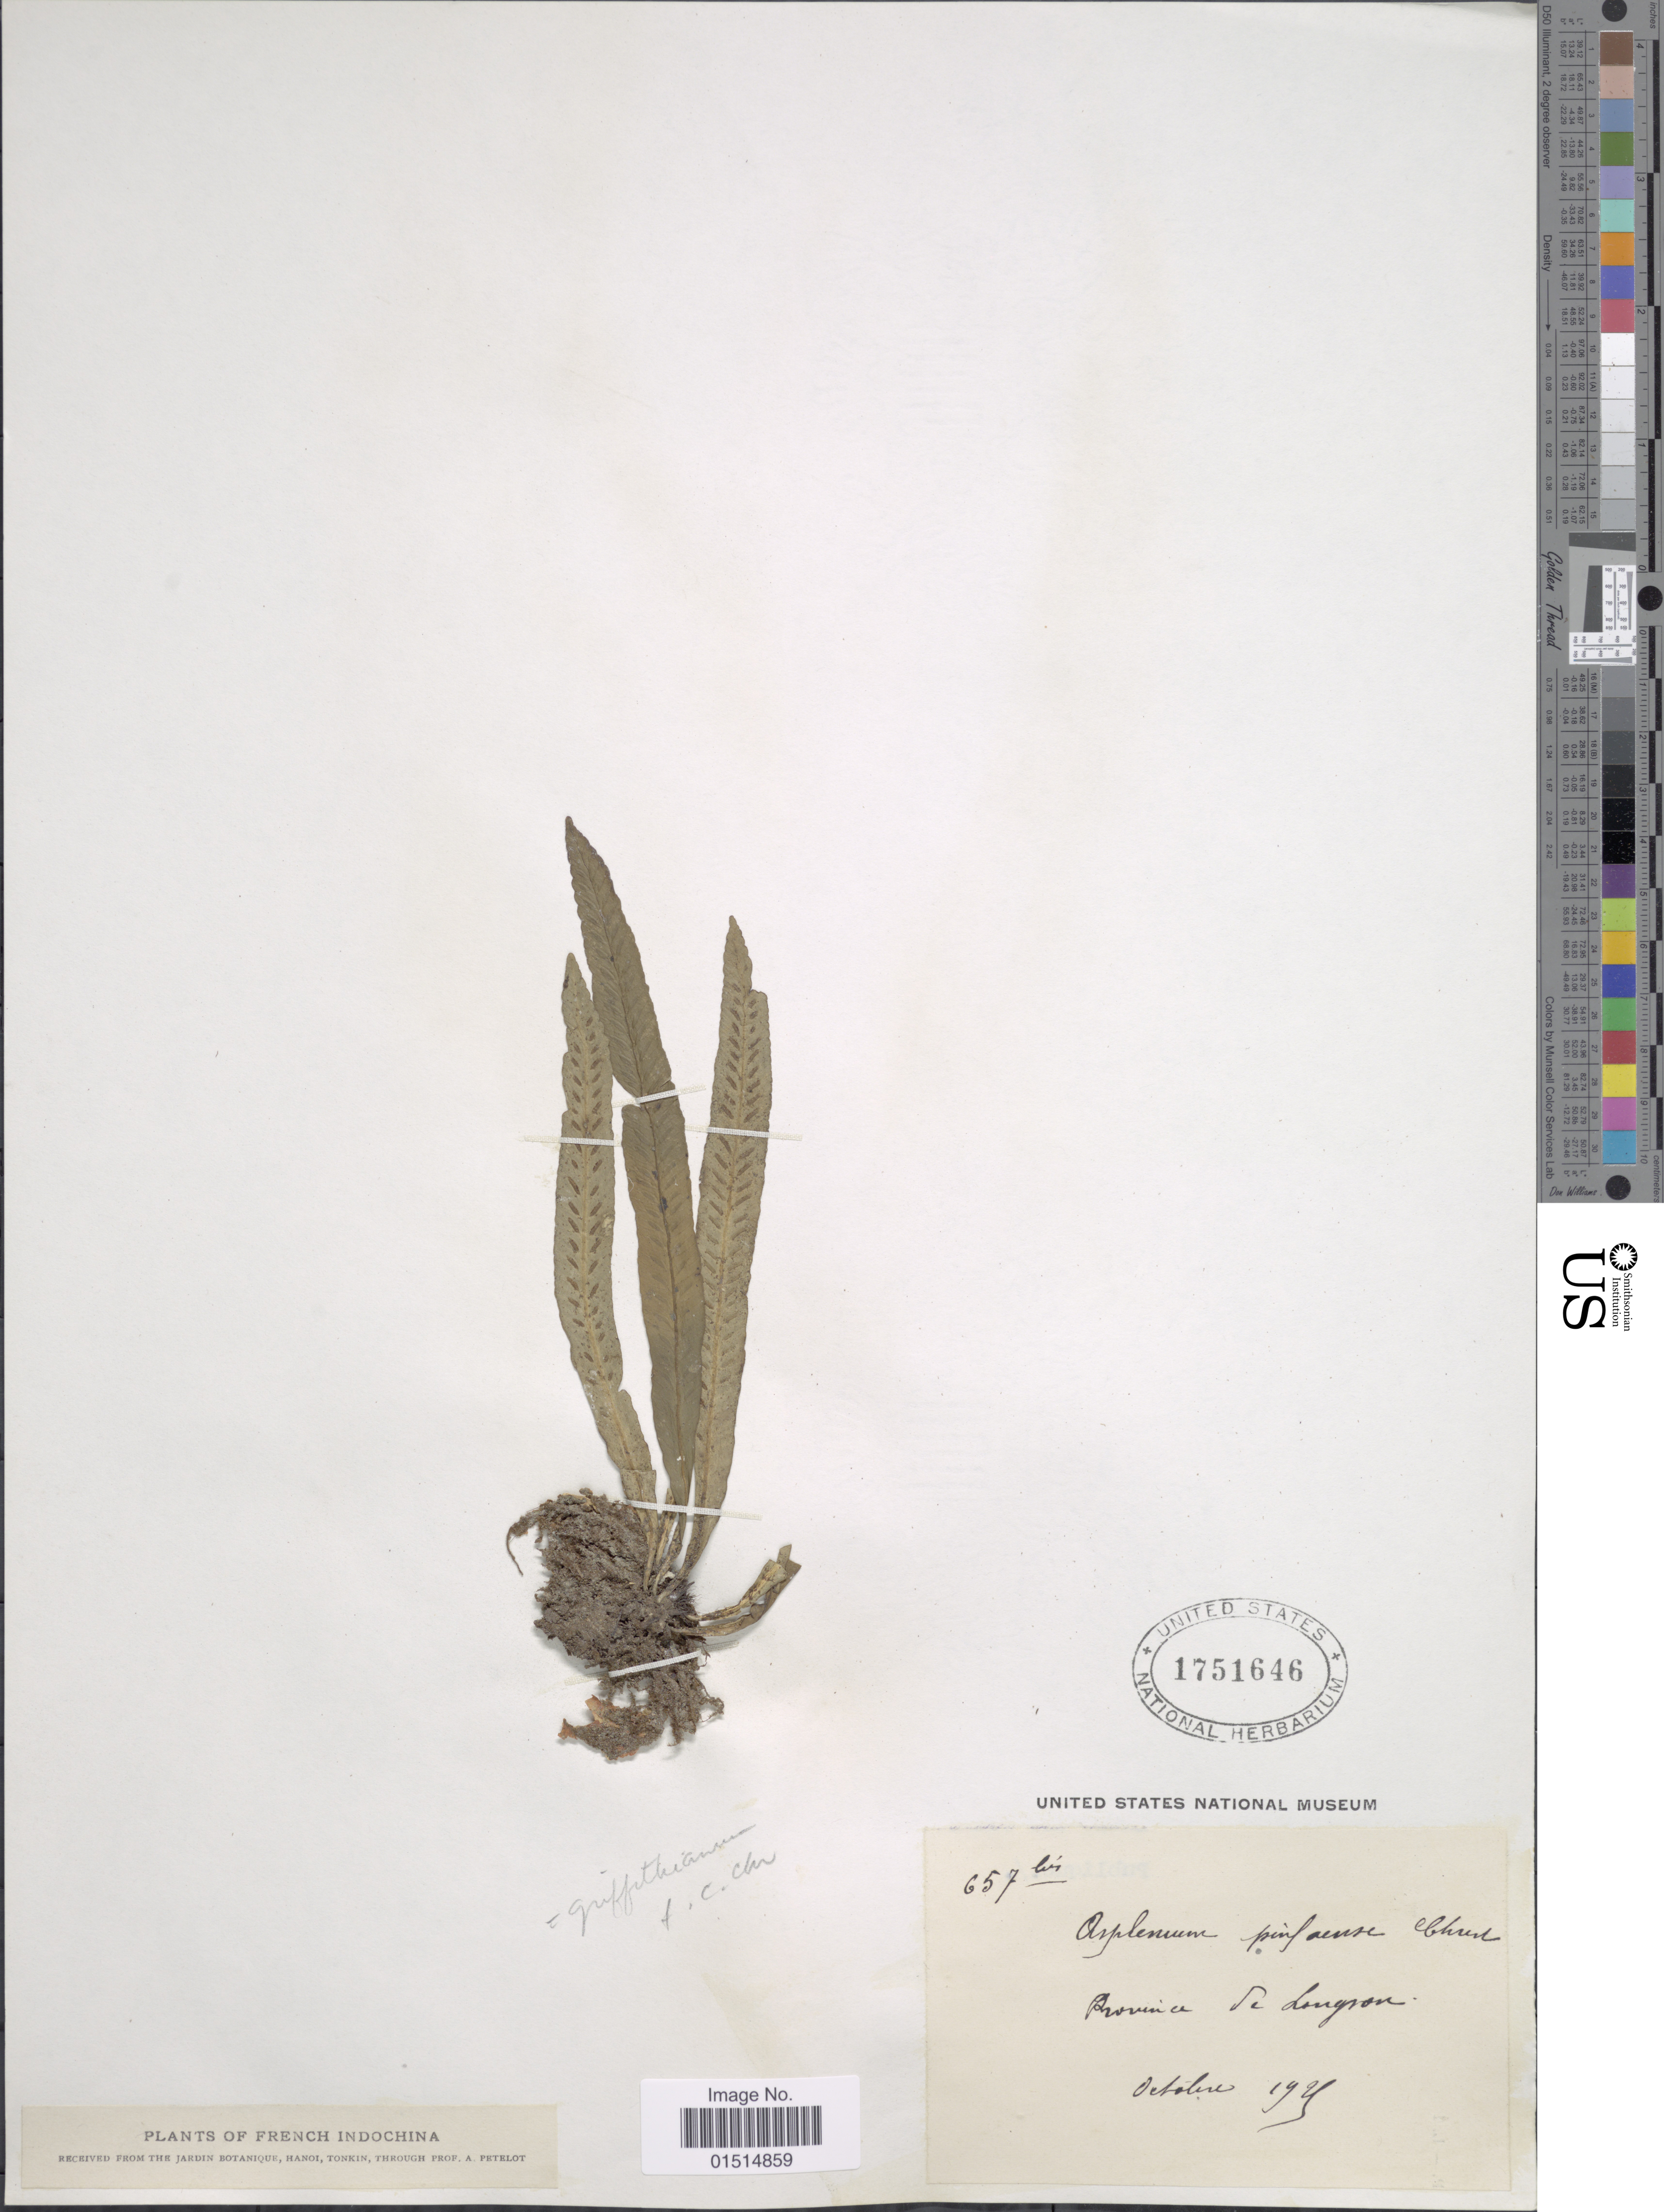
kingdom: Plantae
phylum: Tracheophyta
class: Polypodiopsida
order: Polypodiales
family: Aspleniaceae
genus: Asplenium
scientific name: Asplenium griffithianum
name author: Hook.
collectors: A. Petelot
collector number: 657bis*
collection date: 1929-10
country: Vietnam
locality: French Indochina, Province La Langson [interpreted]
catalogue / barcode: US 1751646